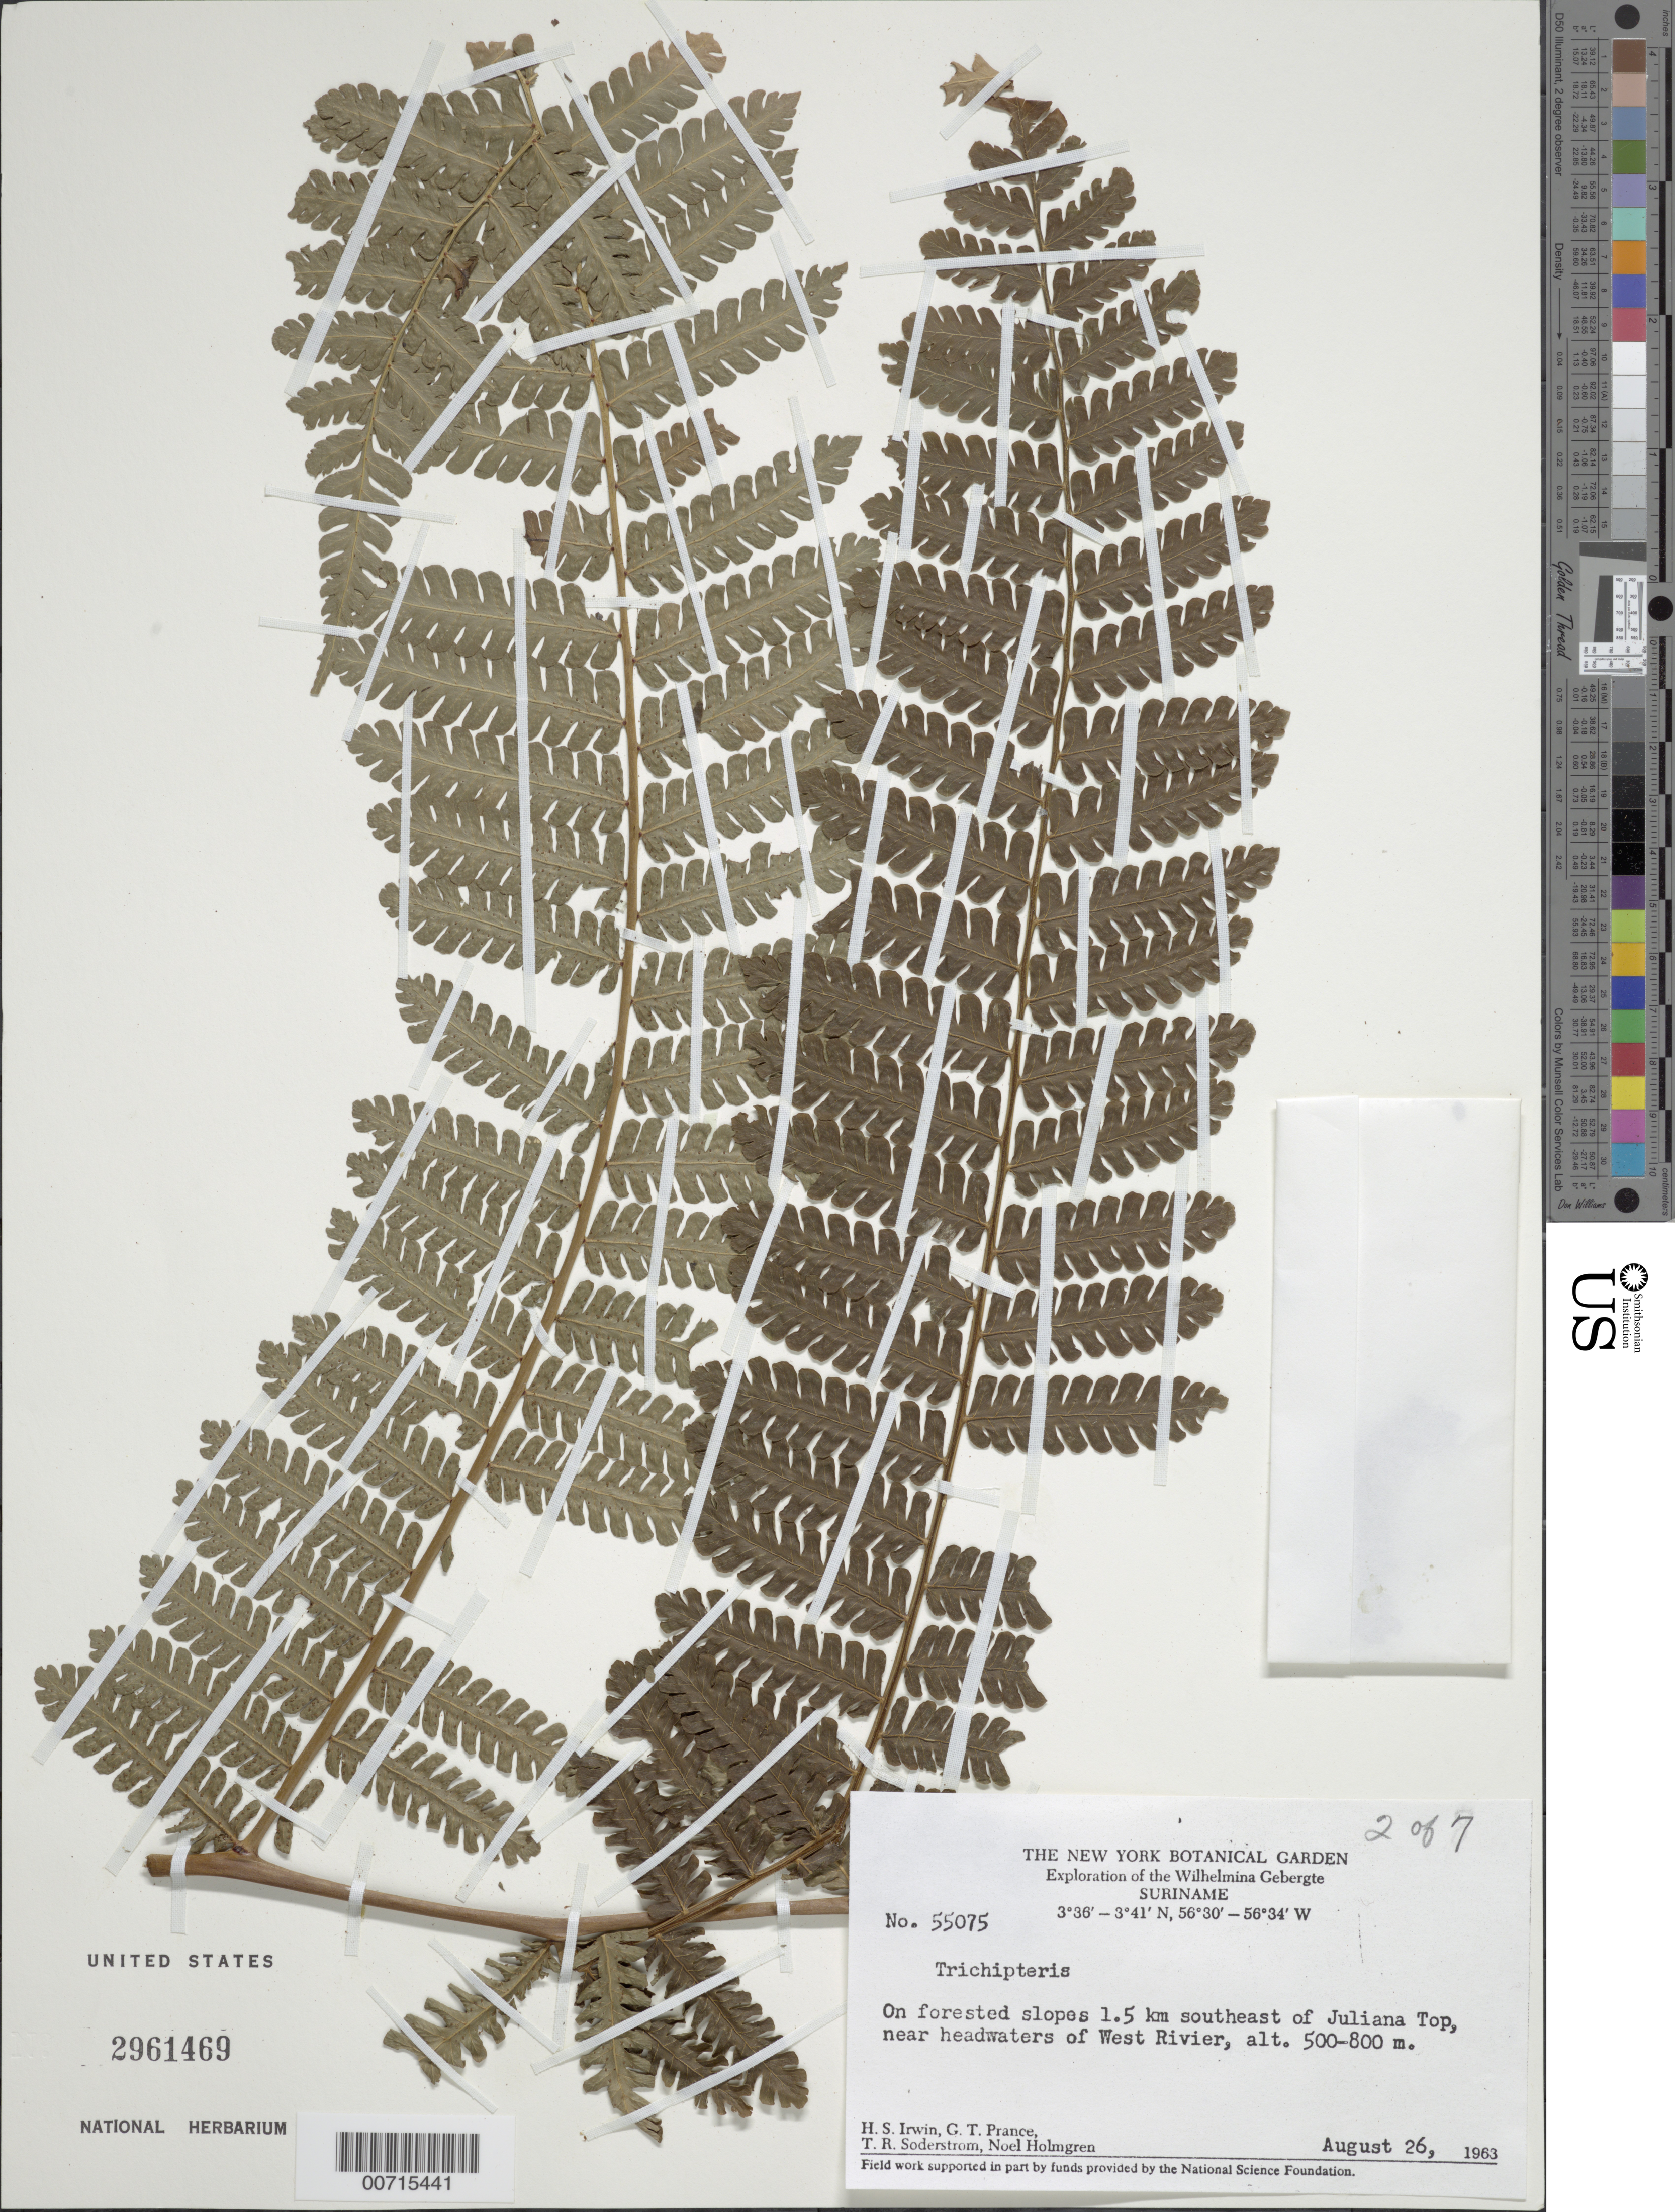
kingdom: Plantae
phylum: Tracheophyta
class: Polypodiopsida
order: Cyatheales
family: Cyatheaceae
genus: Cyathea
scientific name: Cyathea sp.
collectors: H. Irwin, G. T. Prance, T. R. Soderstrom & N. H. Holmgren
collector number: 55075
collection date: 1963-08-26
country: Suriname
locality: Wilhelmina Gebergte, on forested slopes 1.5 km southeast of Juliana Top, near headwaters of West Rivier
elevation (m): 500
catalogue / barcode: US 2961469